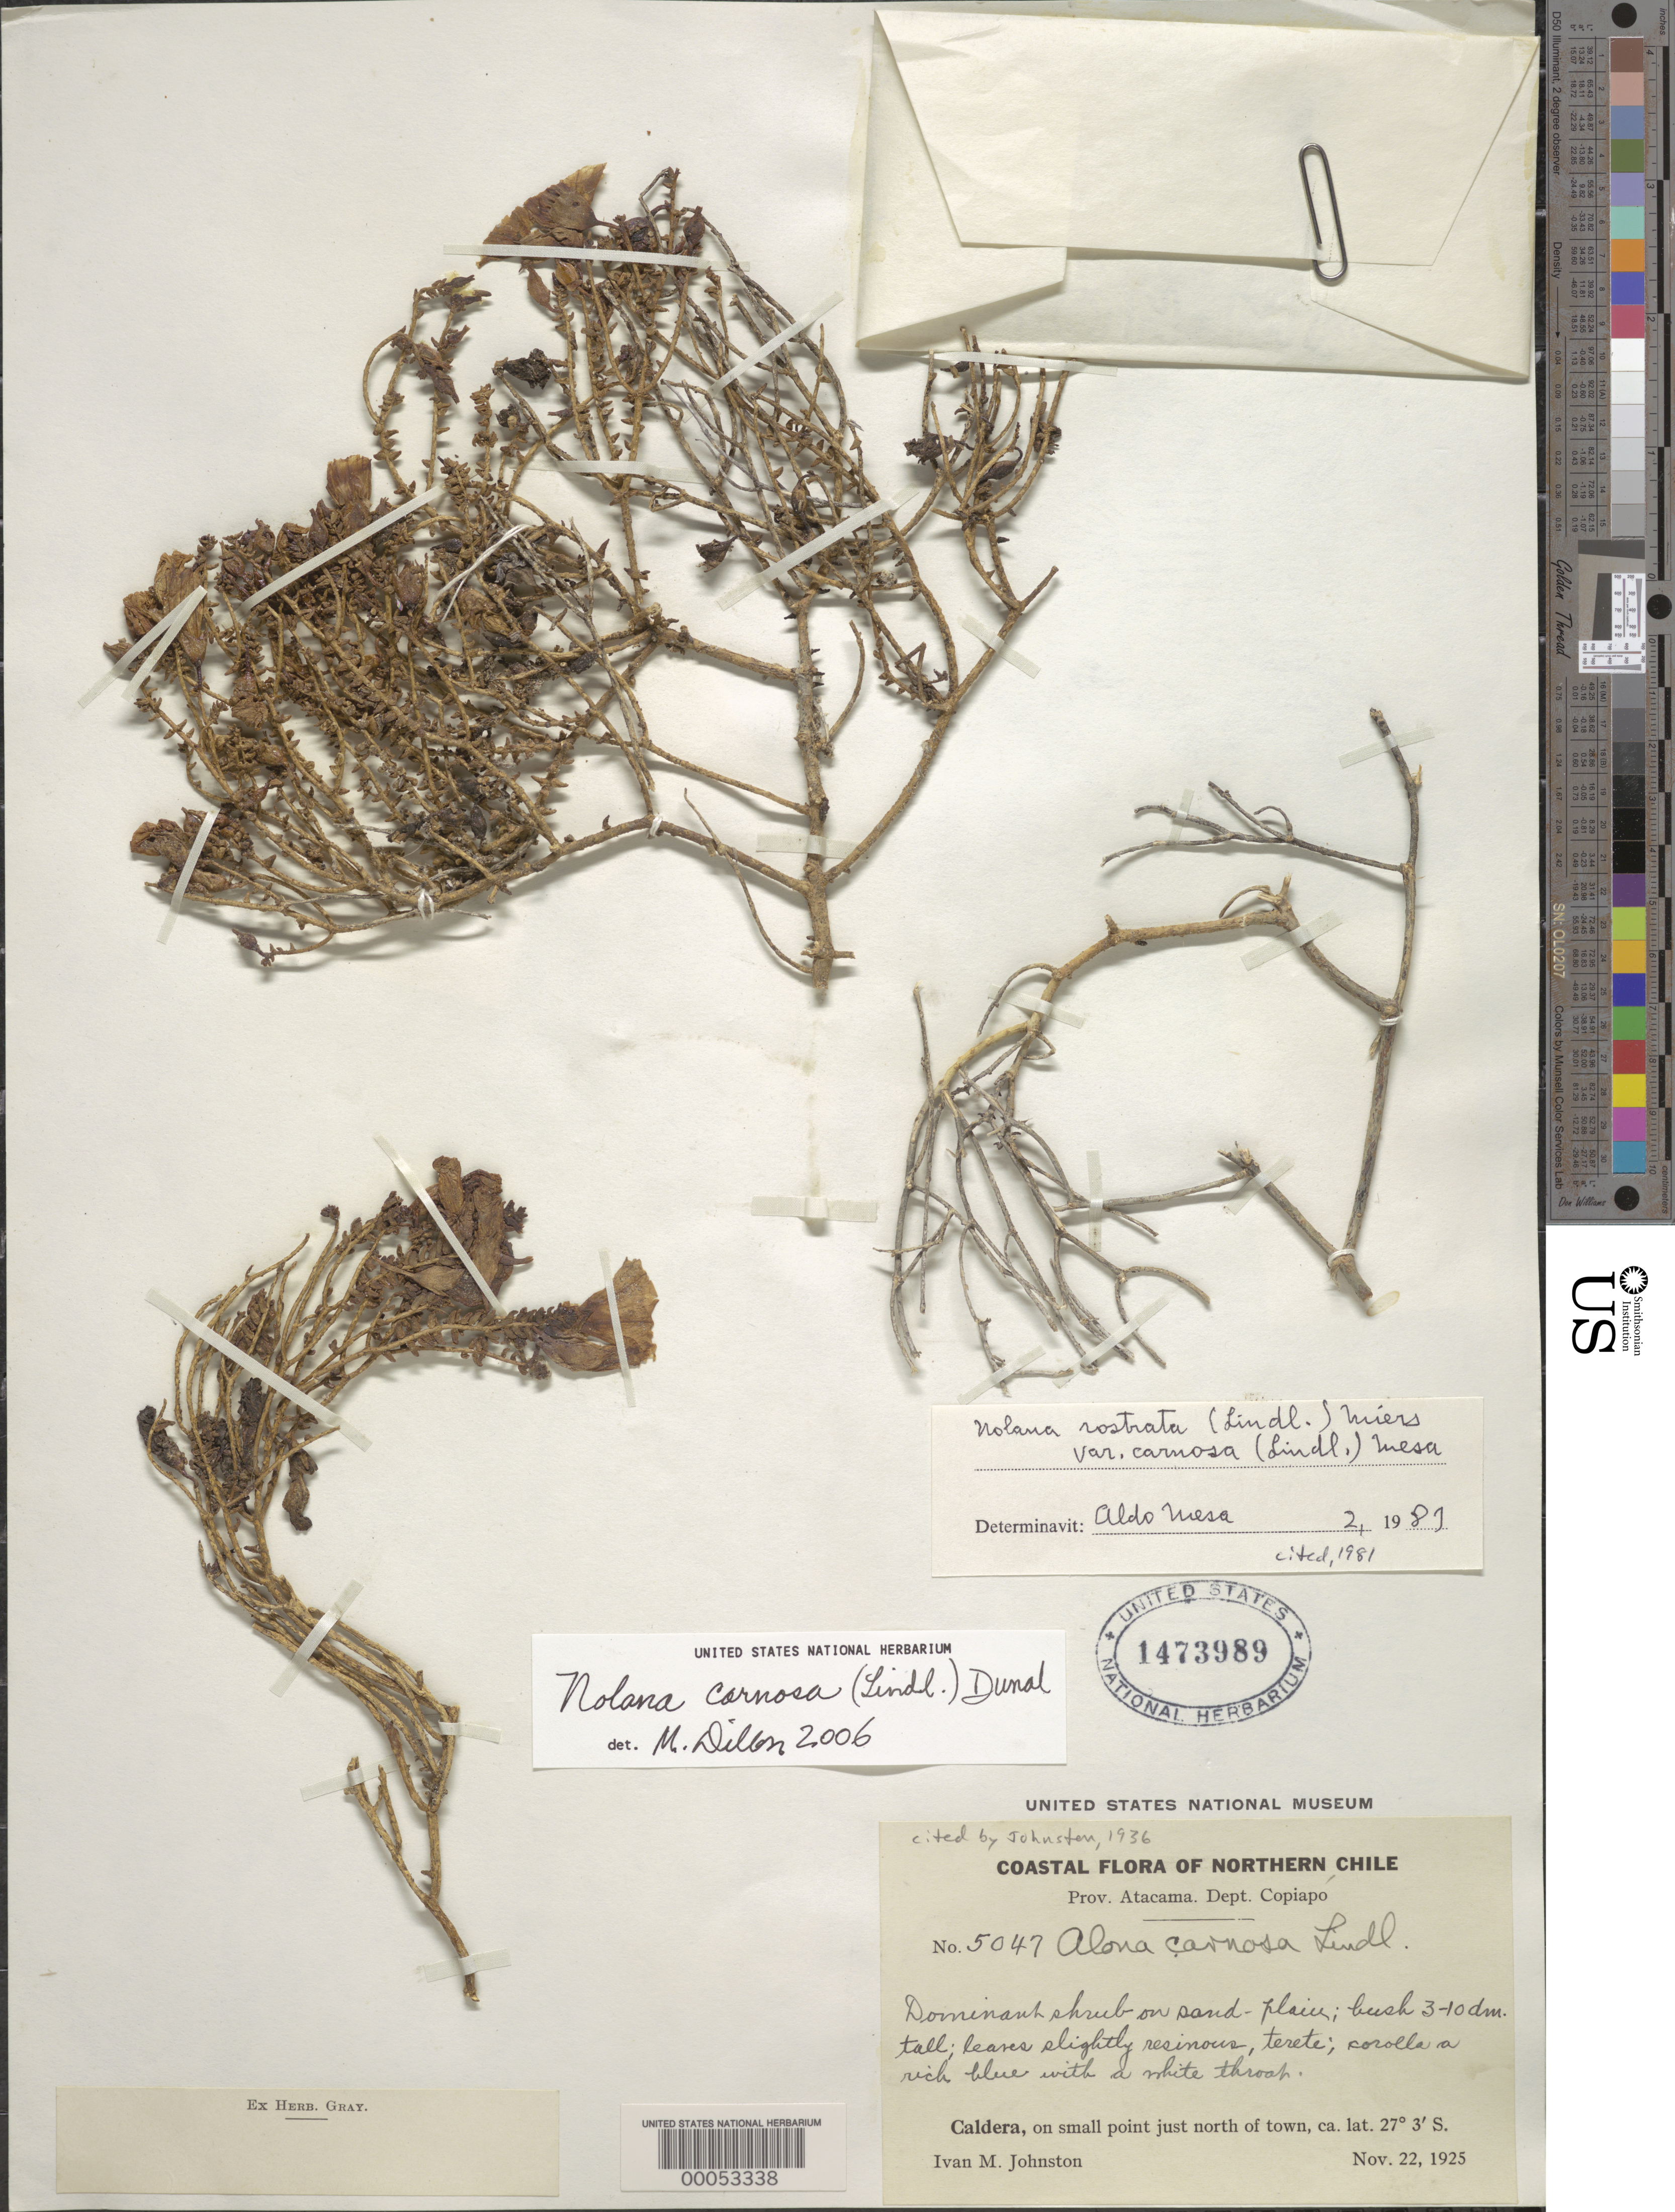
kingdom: Plantae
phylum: Tracheophyta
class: Magnoliopsida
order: Solanales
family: Solanaceae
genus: Nolana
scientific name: Nolana rostrata var. carnosa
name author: (Lindl.) Mesa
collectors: I.M. Johnston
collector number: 5047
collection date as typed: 22 Nov 1925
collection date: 1925-11-22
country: Chile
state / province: Atacama (III)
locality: Caldera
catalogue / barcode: US 1473989